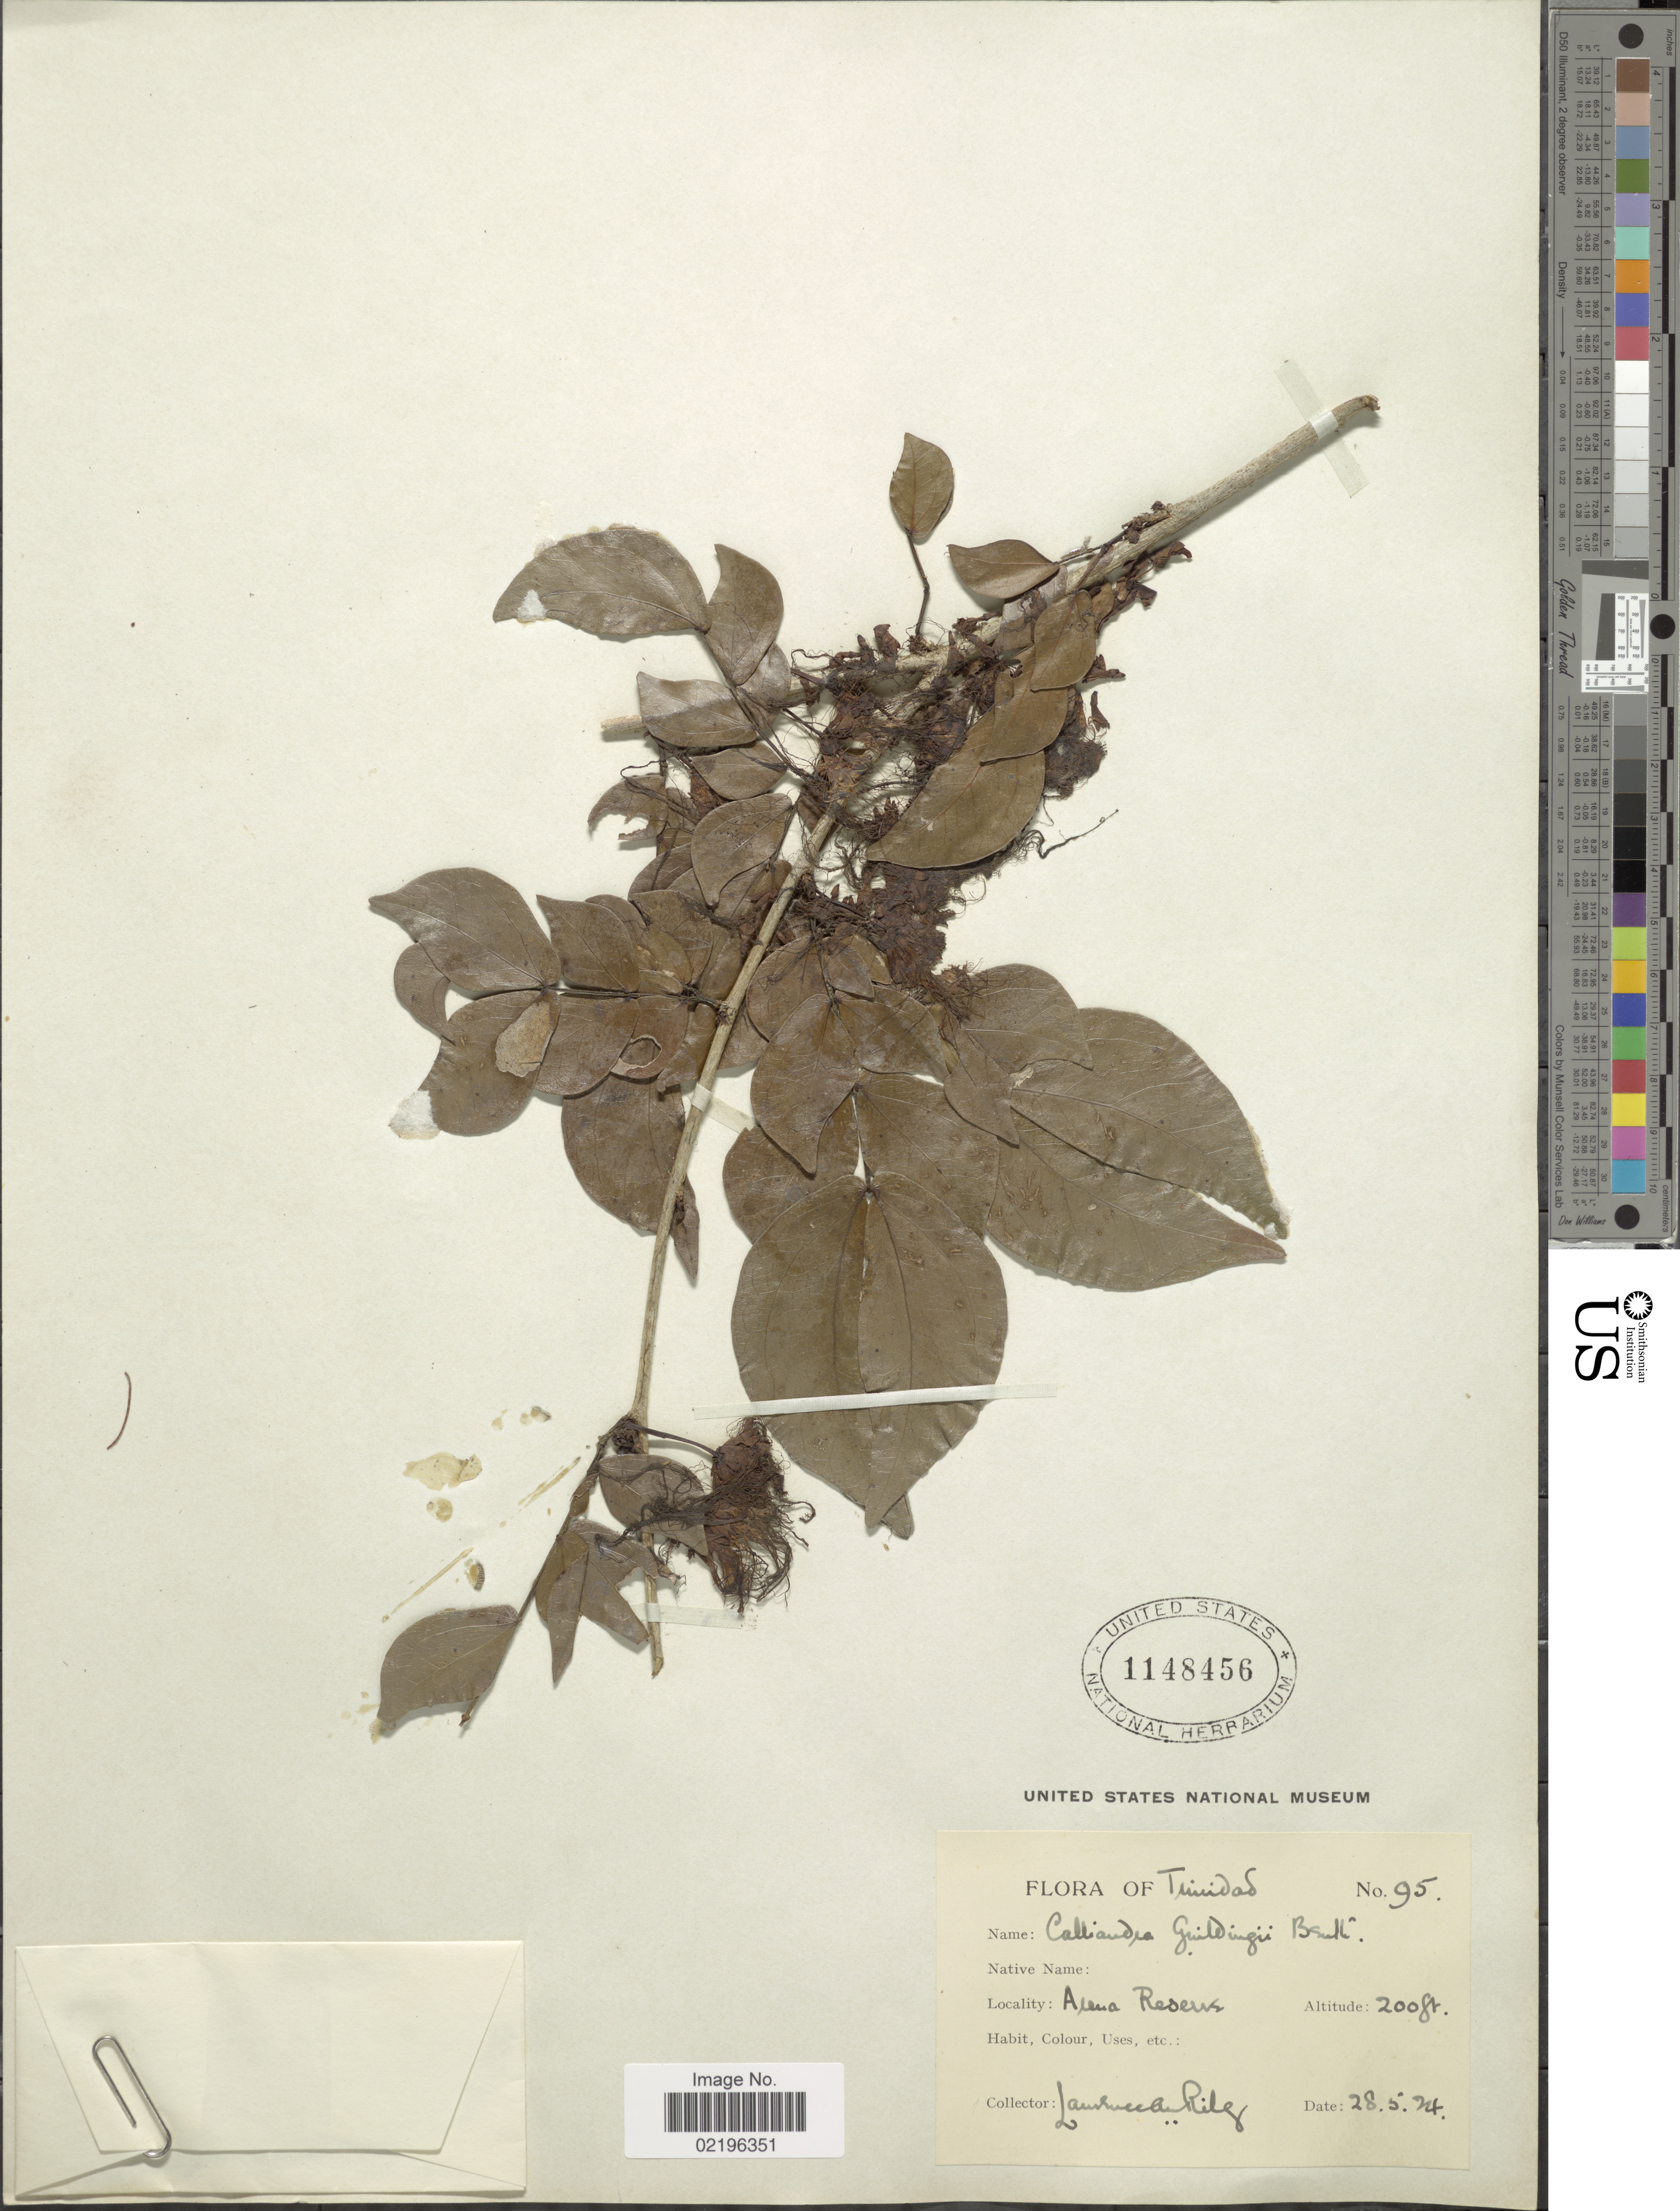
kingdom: Plantae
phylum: Tracheophyta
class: Magnoliopsida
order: Fabales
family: Fabaceae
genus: Calliandra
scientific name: Calliandra guildingii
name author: Benth.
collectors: L. Rilg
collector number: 95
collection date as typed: Transcribed d/m/y: 28/5/24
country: Trinidad and Tobago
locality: Trinidad, Arena Reserve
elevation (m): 61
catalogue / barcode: US 1148456